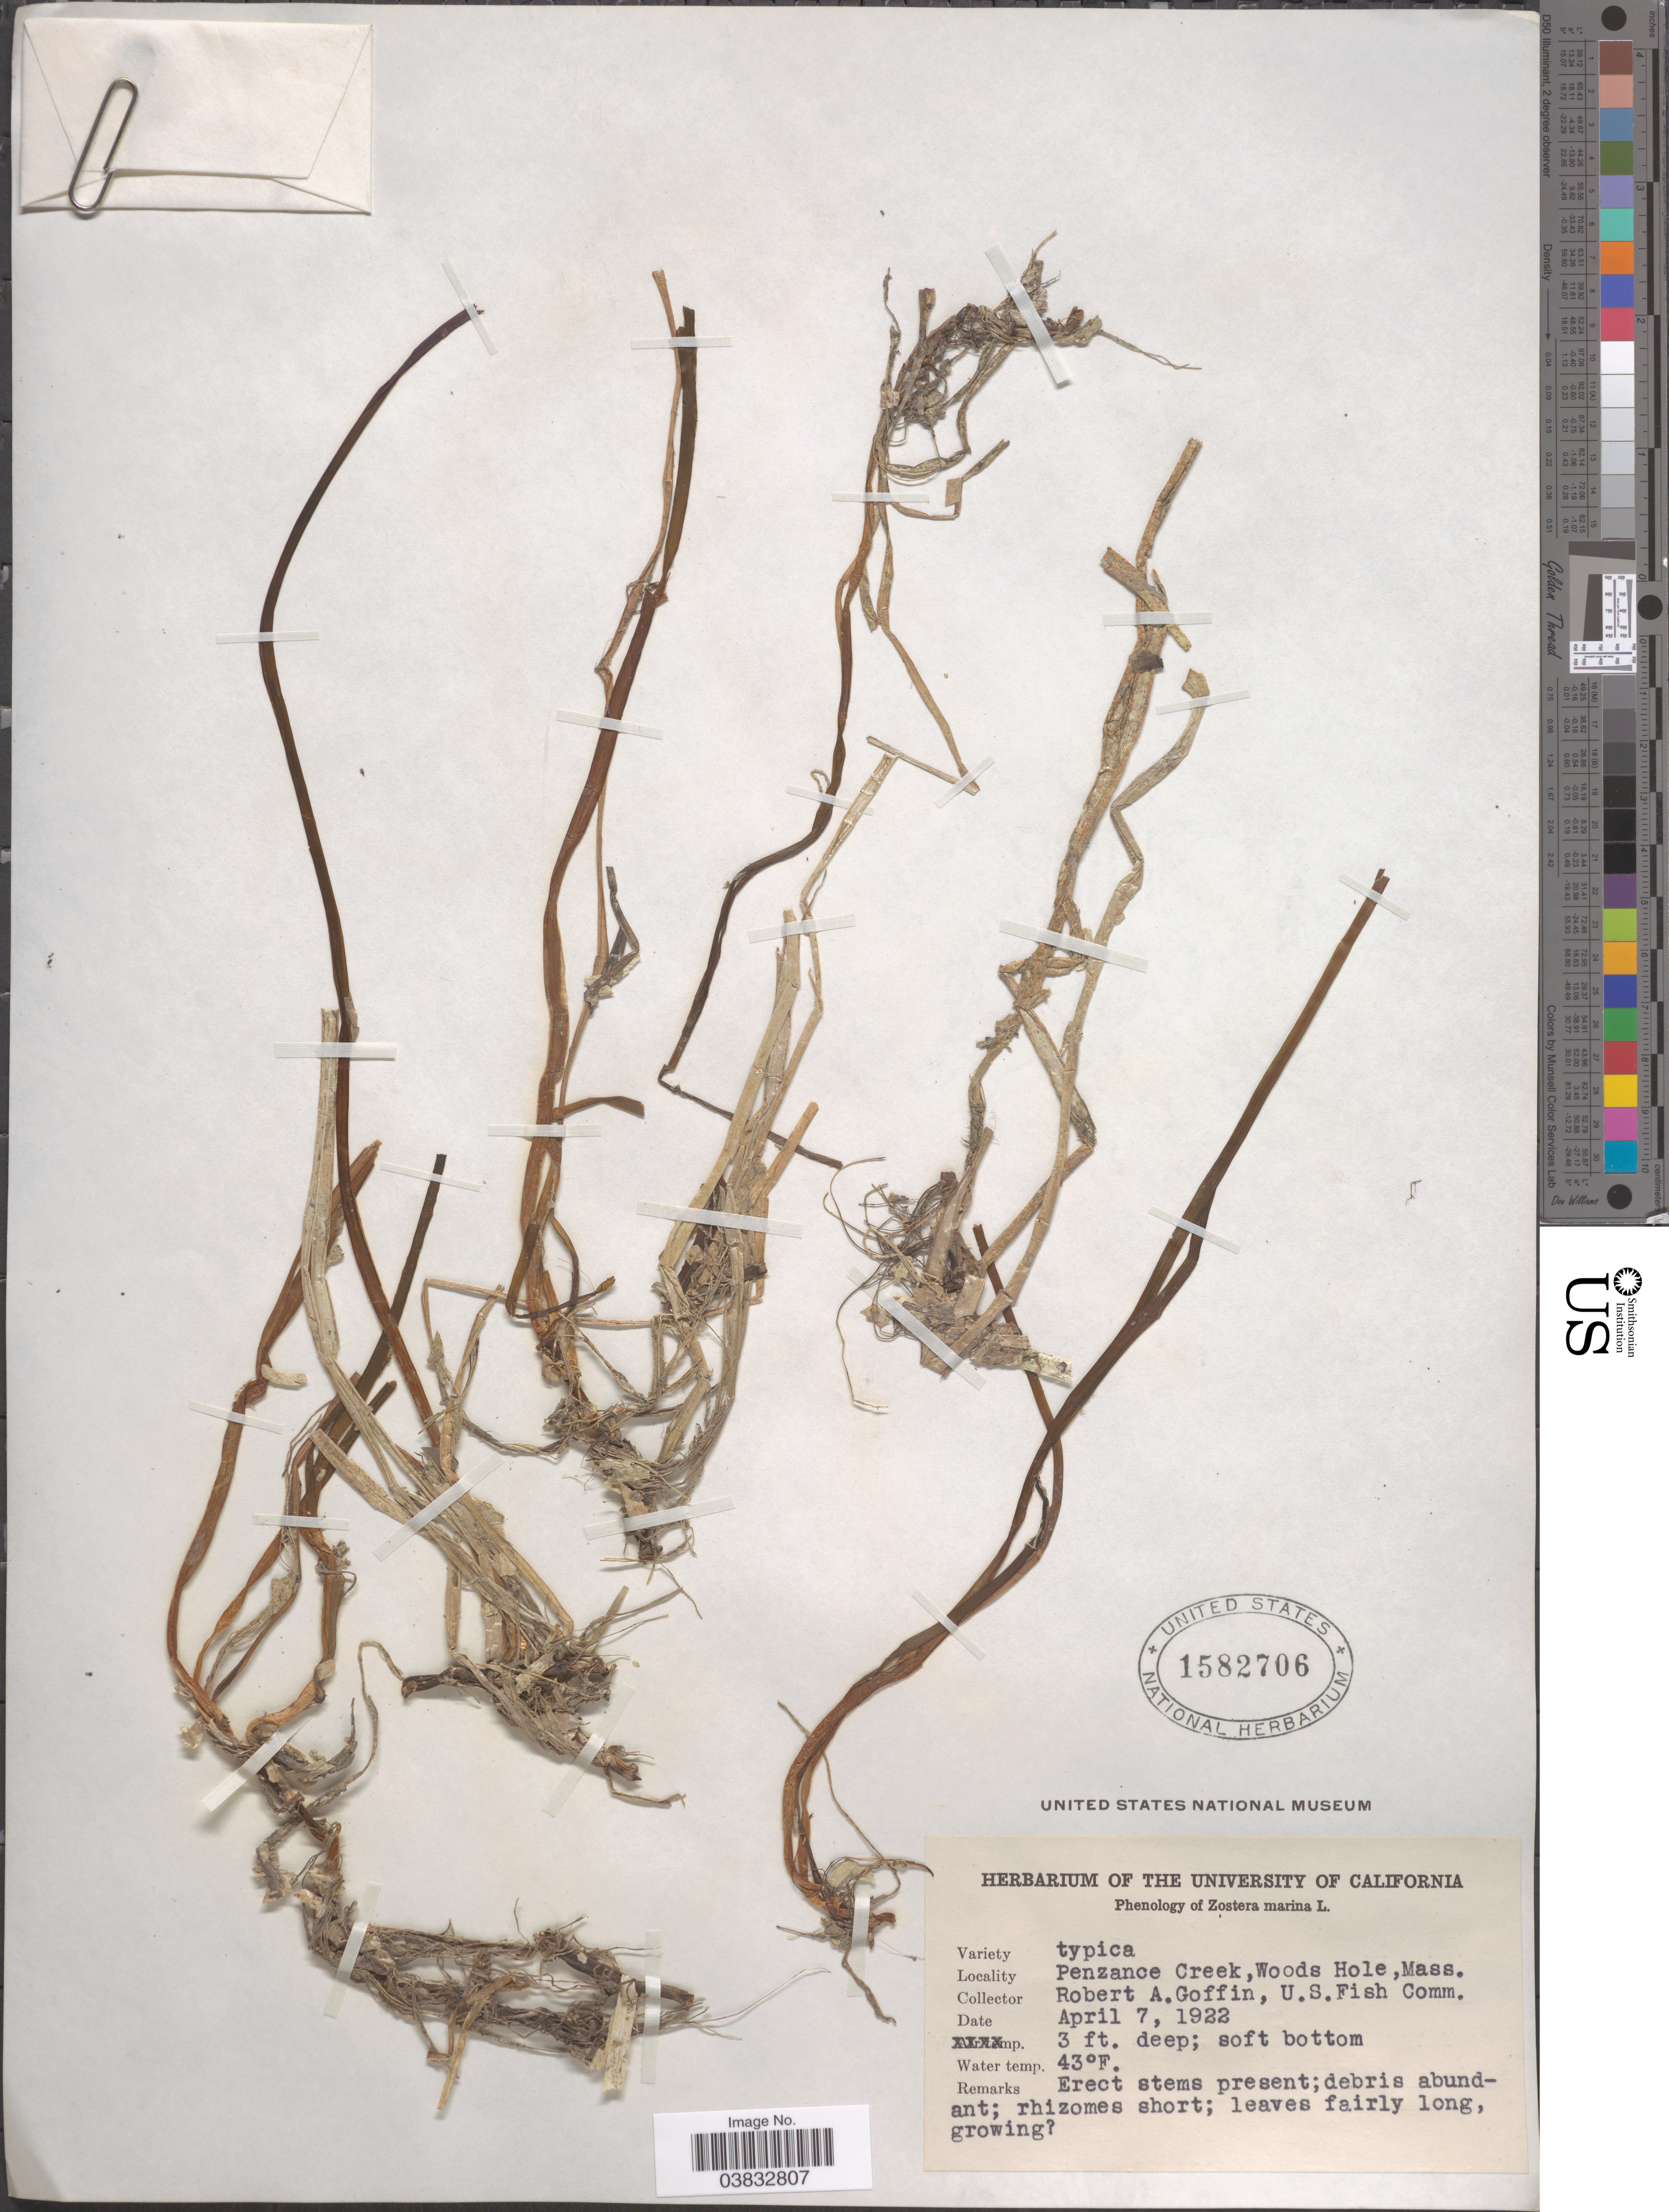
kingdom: Plantae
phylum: Tracheophyta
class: Liliopsida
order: Alismatales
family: Zosteraceae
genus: Zostera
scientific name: Zostera marina var. typica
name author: L.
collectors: R. Goffin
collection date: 1922-04-07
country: United States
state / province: Massachusetts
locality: Penzance Creek, Woods Hole.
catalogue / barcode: US 1582706